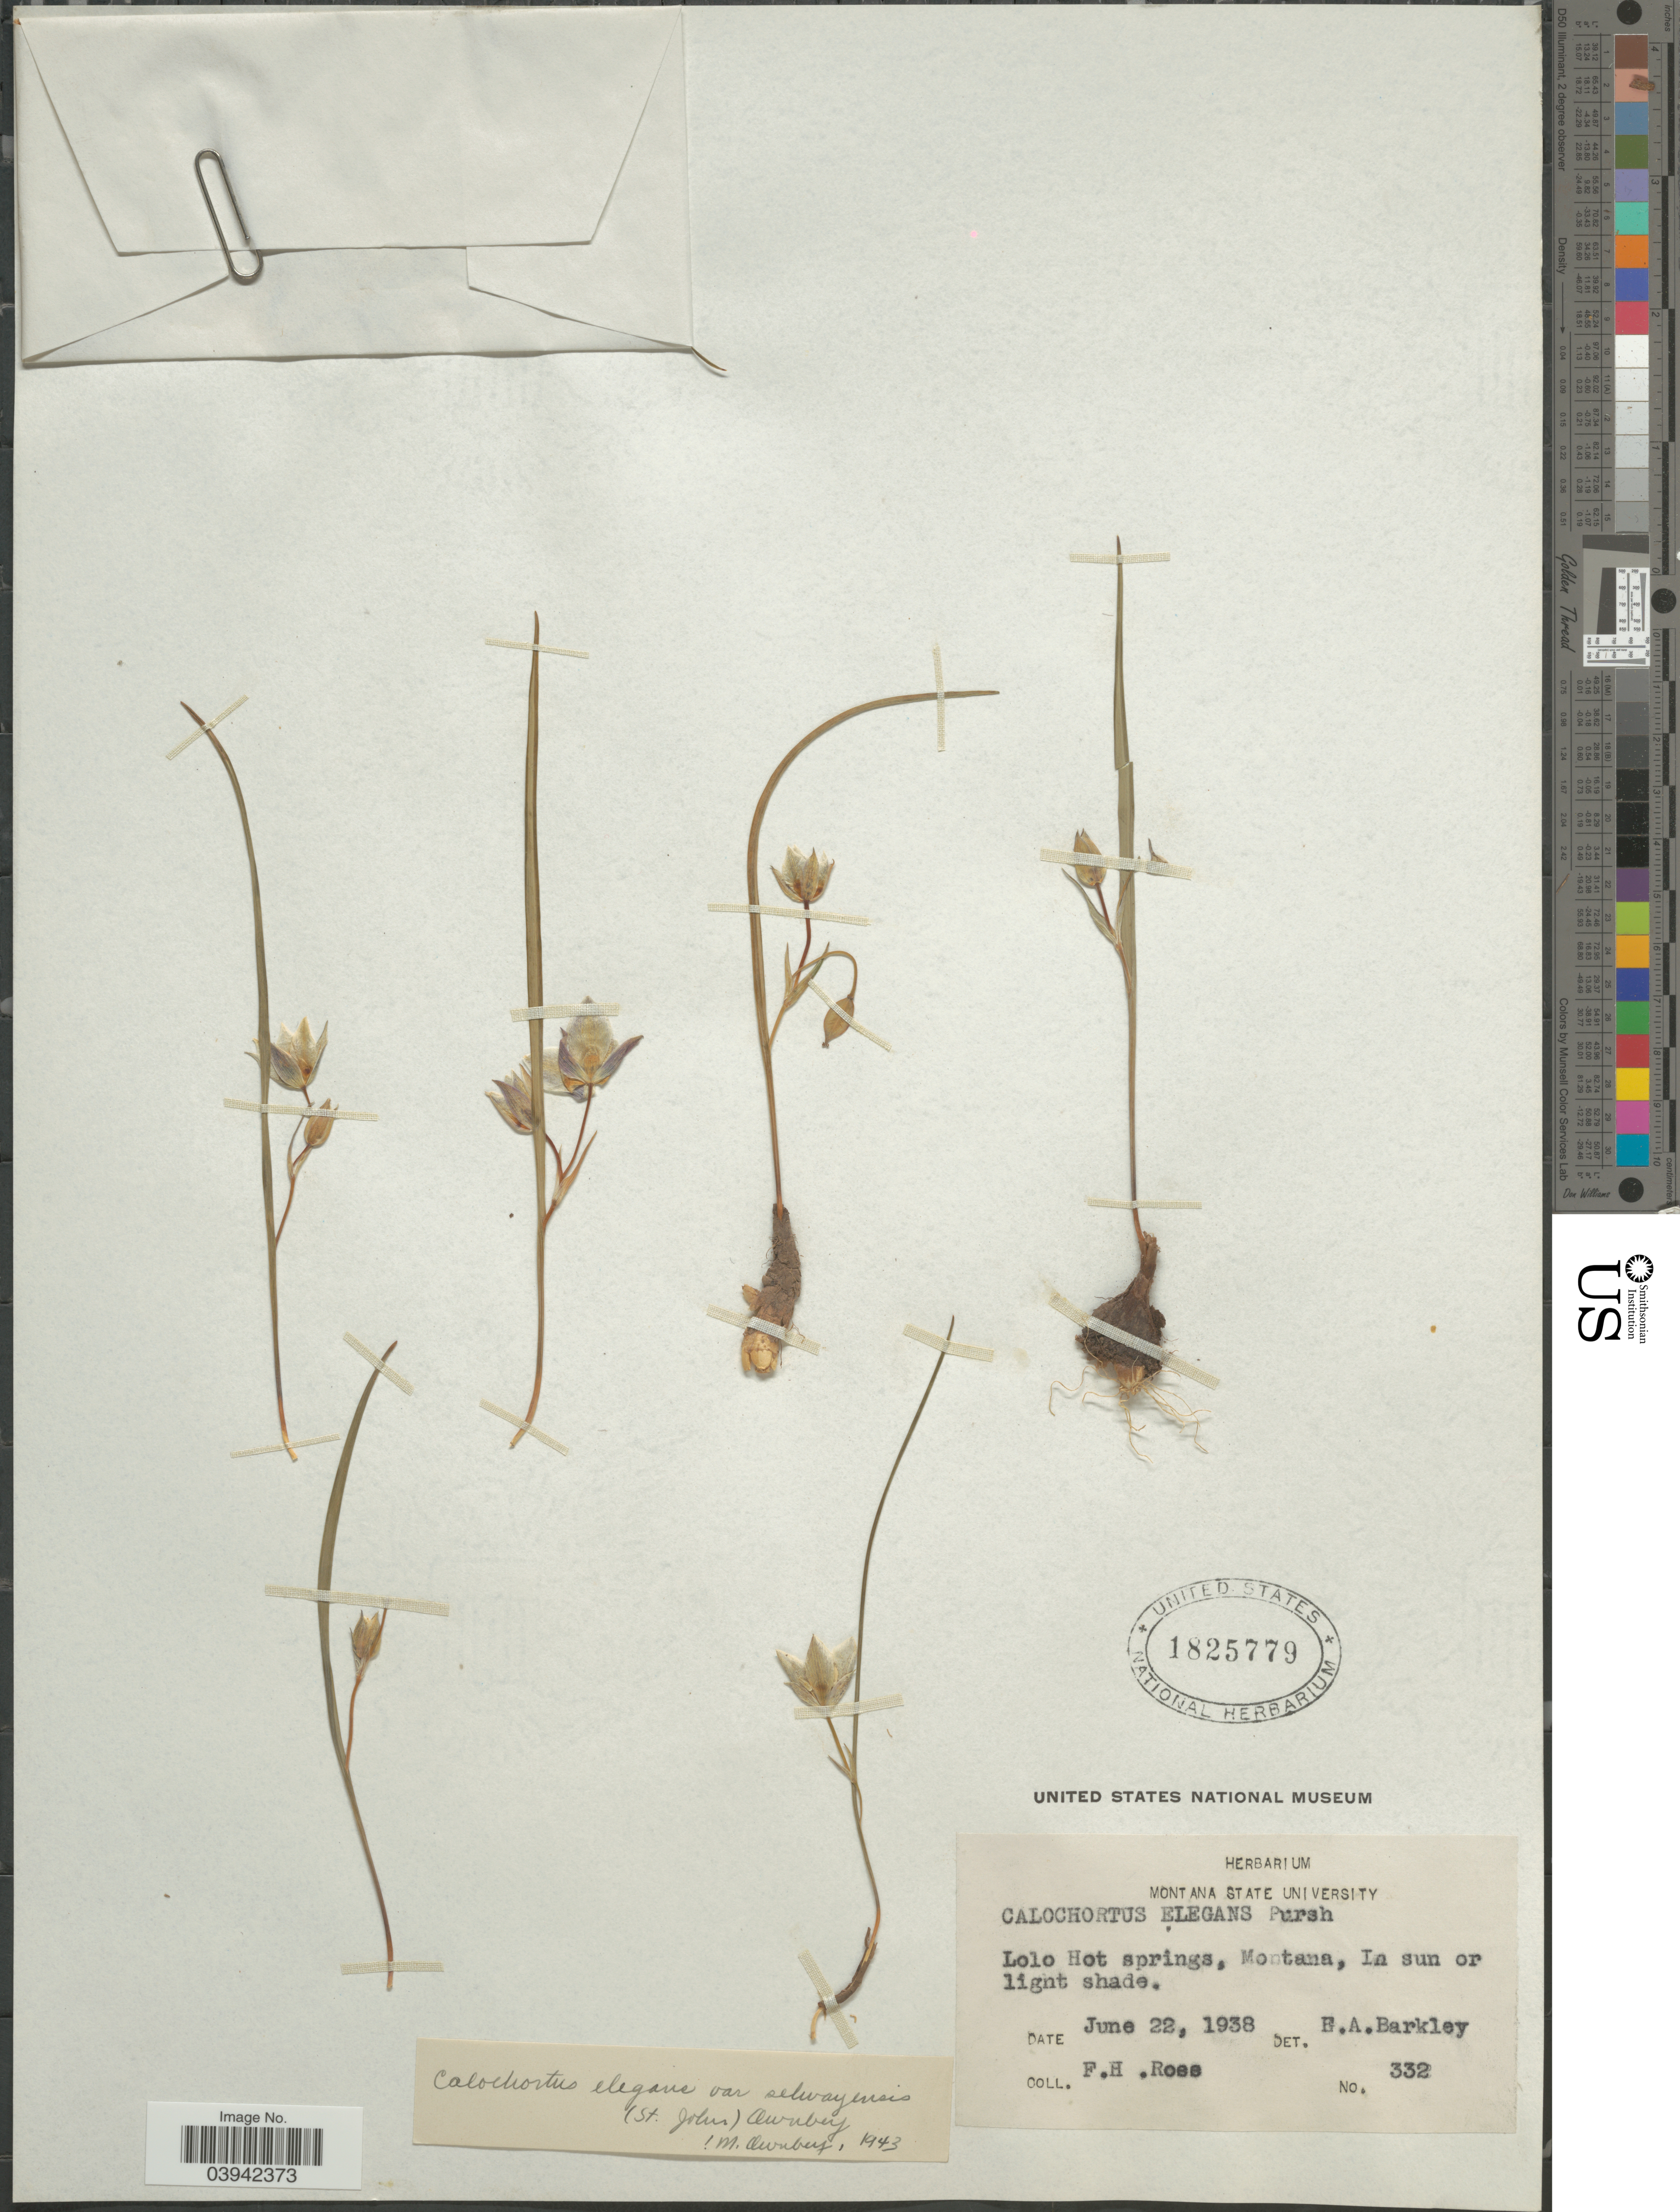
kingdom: Plantae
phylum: Tracheophyta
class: Liliopsida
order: Liliales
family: Liliaceae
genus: Calochortus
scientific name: Calochortus elegans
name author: Pursh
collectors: F. H. Rose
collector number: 332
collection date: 1938-06-22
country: United States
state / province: Montana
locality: Lolo Hot springs.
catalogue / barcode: US 1825779